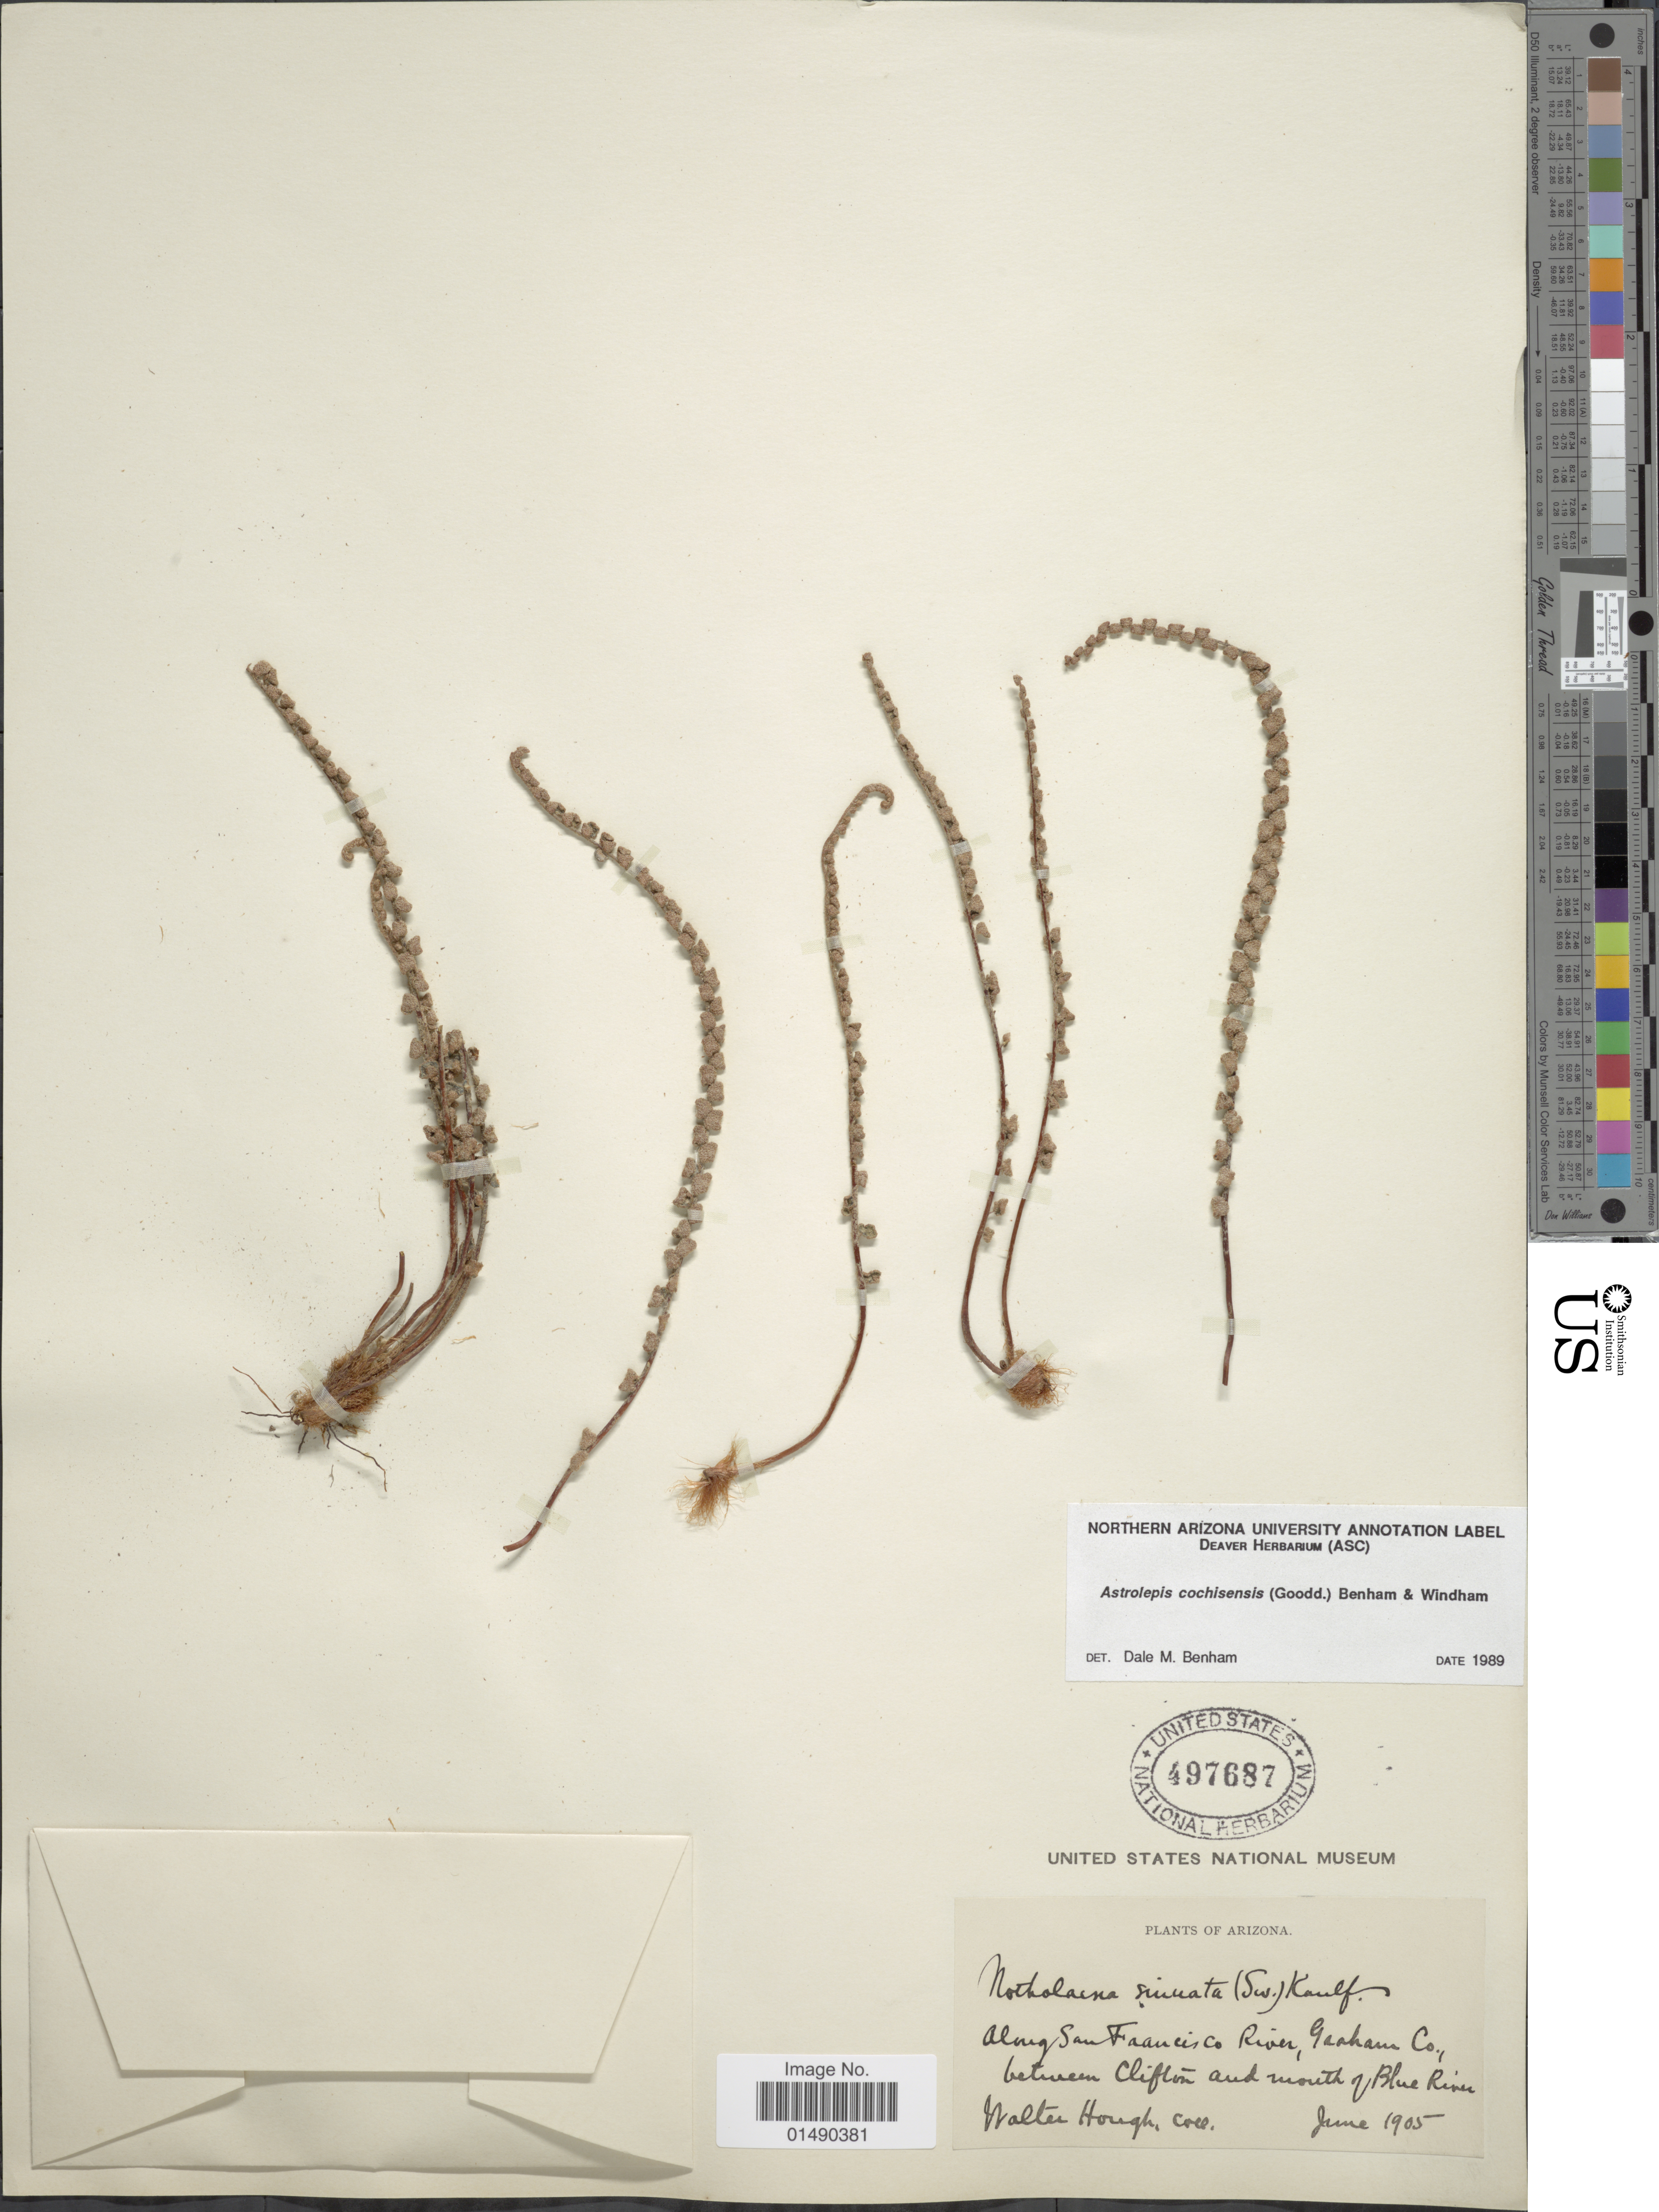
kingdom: Plantae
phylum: Tracheophyta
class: Polypodiopsida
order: Polypodiales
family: Pteridaceae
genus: Astrolepis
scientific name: Astrolepis cochisensis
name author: (C.O. Goodd.) D.M. Benham & Windham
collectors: W. Hough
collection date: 1905-06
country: United States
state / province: Arizona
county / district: Graham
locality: Along San Francisco River, Graham Co., between Clifton and mouth of Blue River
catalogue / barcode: US 497687